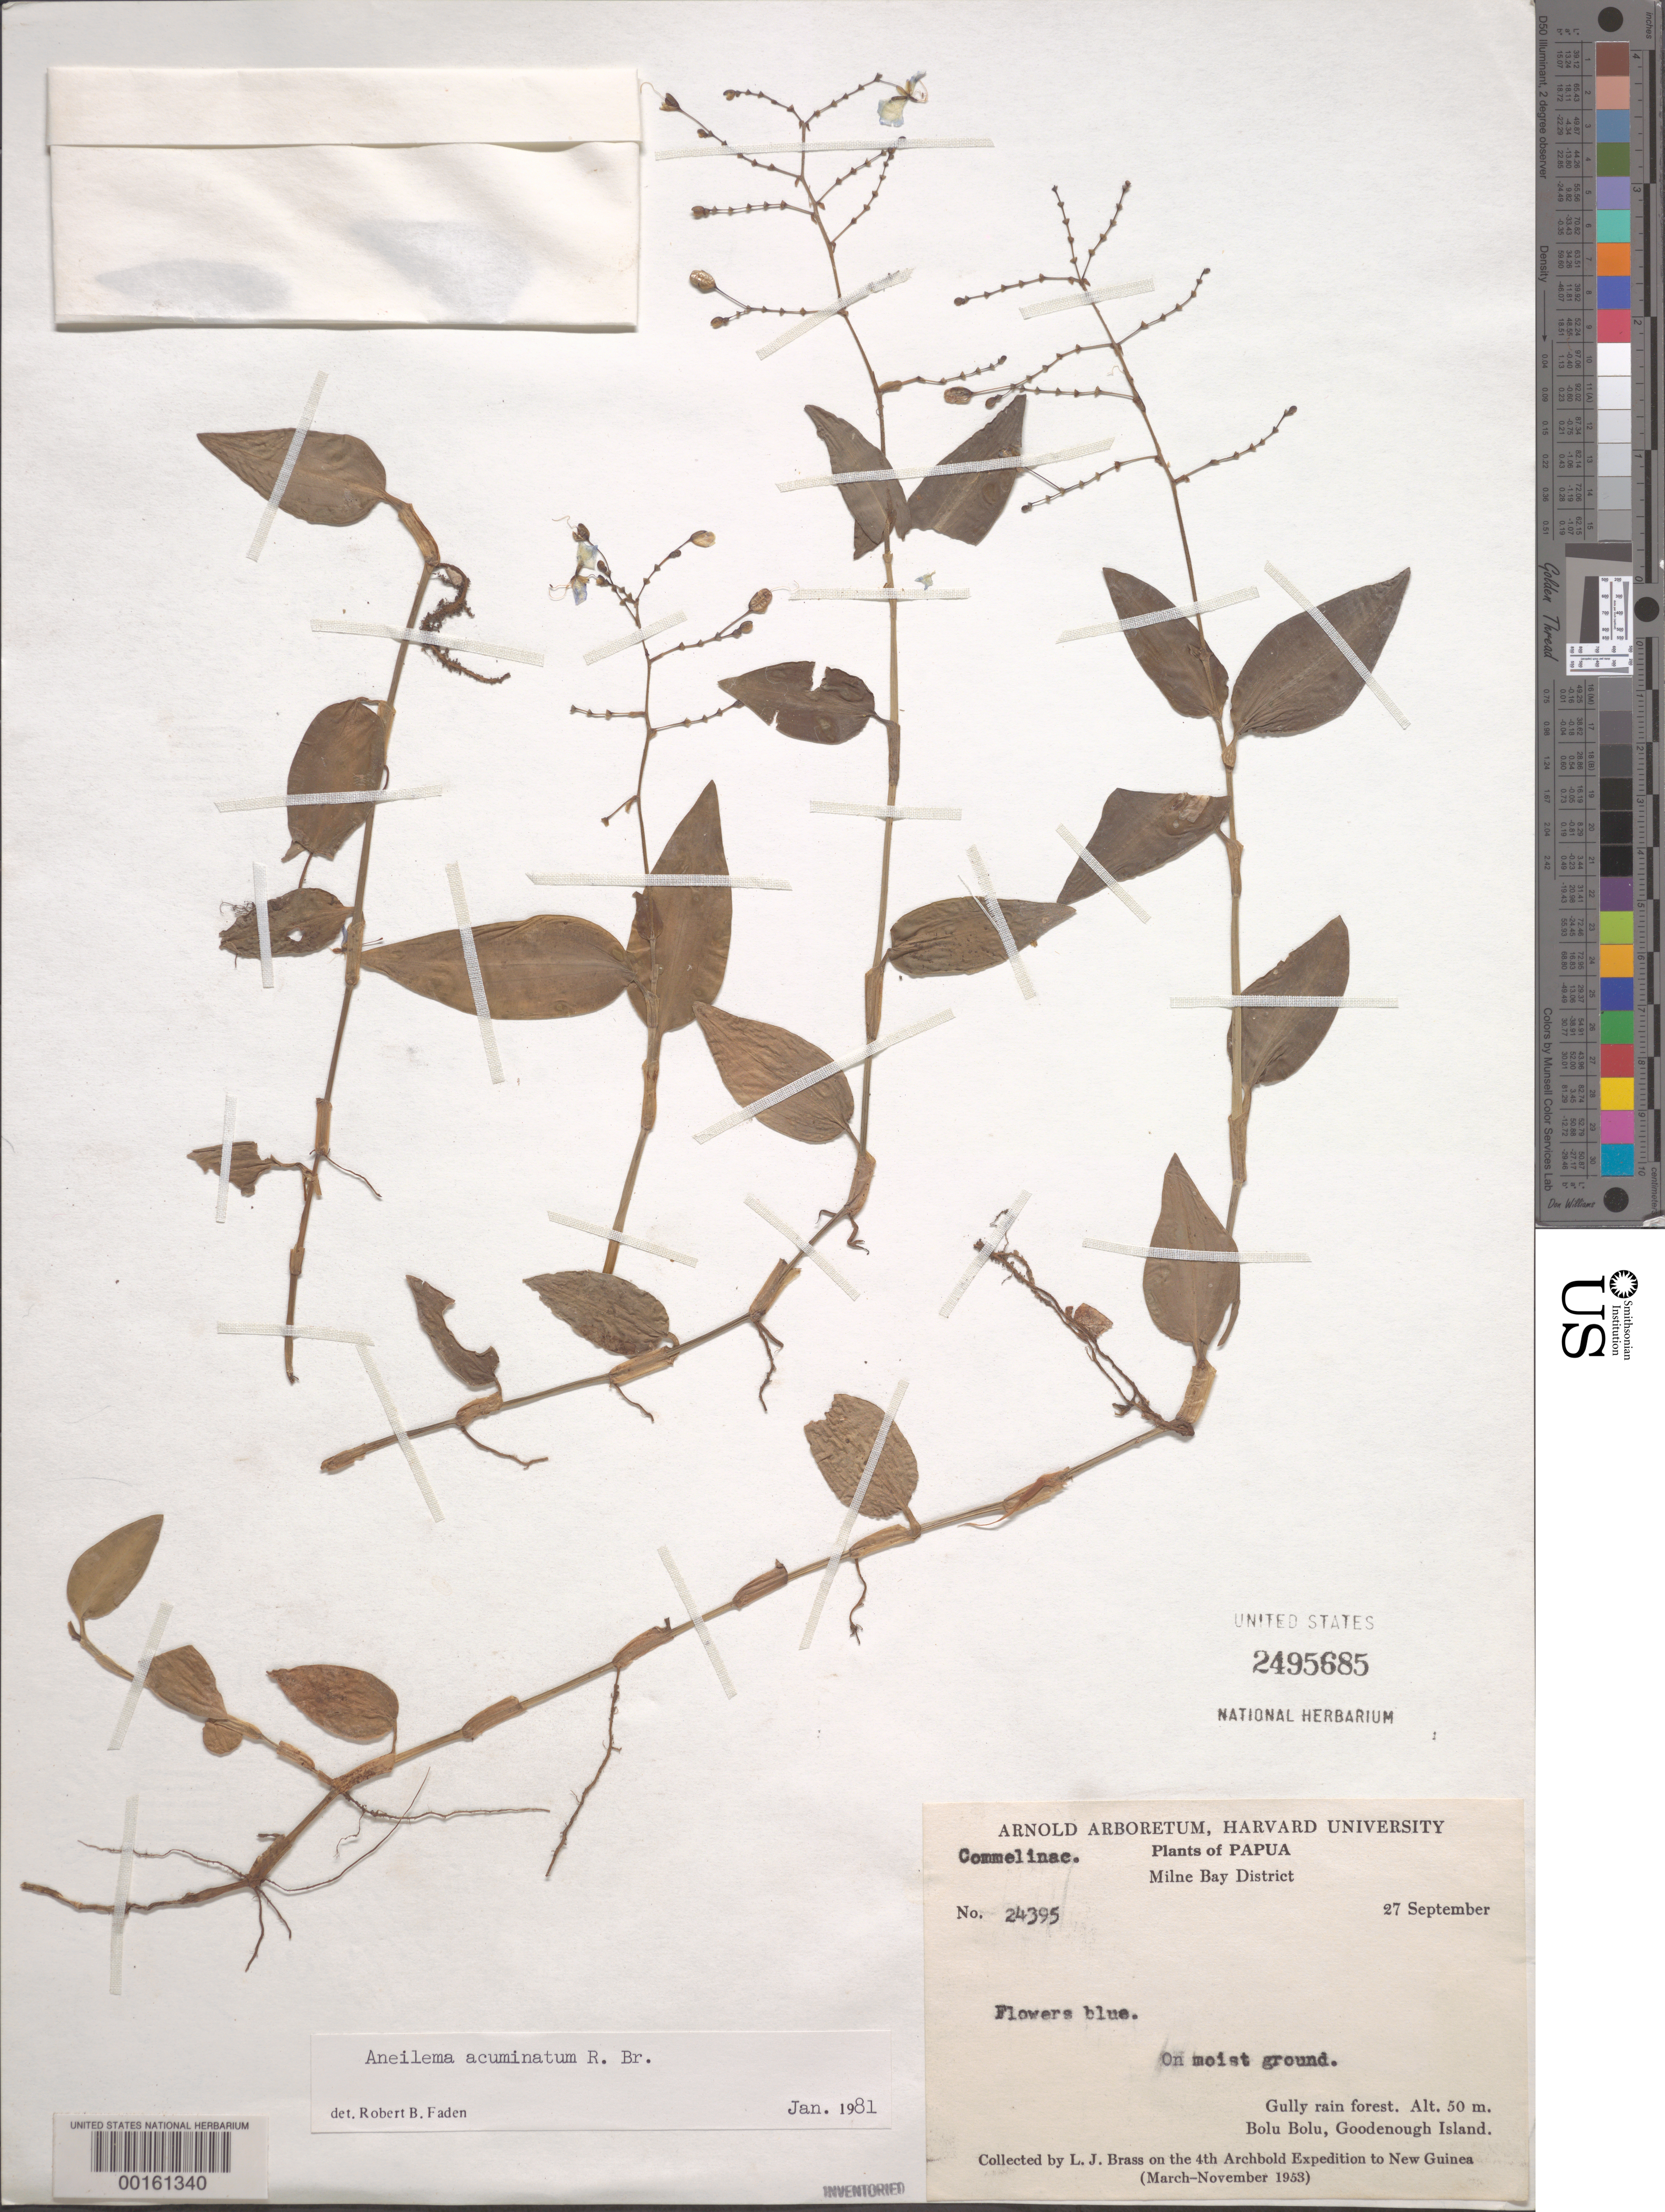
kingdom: Plantae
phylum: Tracheophyta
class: Liliopsida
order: Commelinales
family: Commelinaceae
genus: Aneilema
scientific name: Aneilema acuminatum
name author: R. Br.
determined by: Faden, Robert B., (US), Smithsonian Institution - National Museum of Natural History (UNITED STATES)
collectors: L. J. Brass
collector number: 24395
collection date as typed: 27 Sep 1953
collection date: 1953-09-27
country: Papua New Guinea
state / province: Milne Bay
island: Goodenough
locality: Bolu bolu, gully rain forest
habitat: Rain forest; moist soil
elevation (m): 50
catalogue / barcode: US 2495685